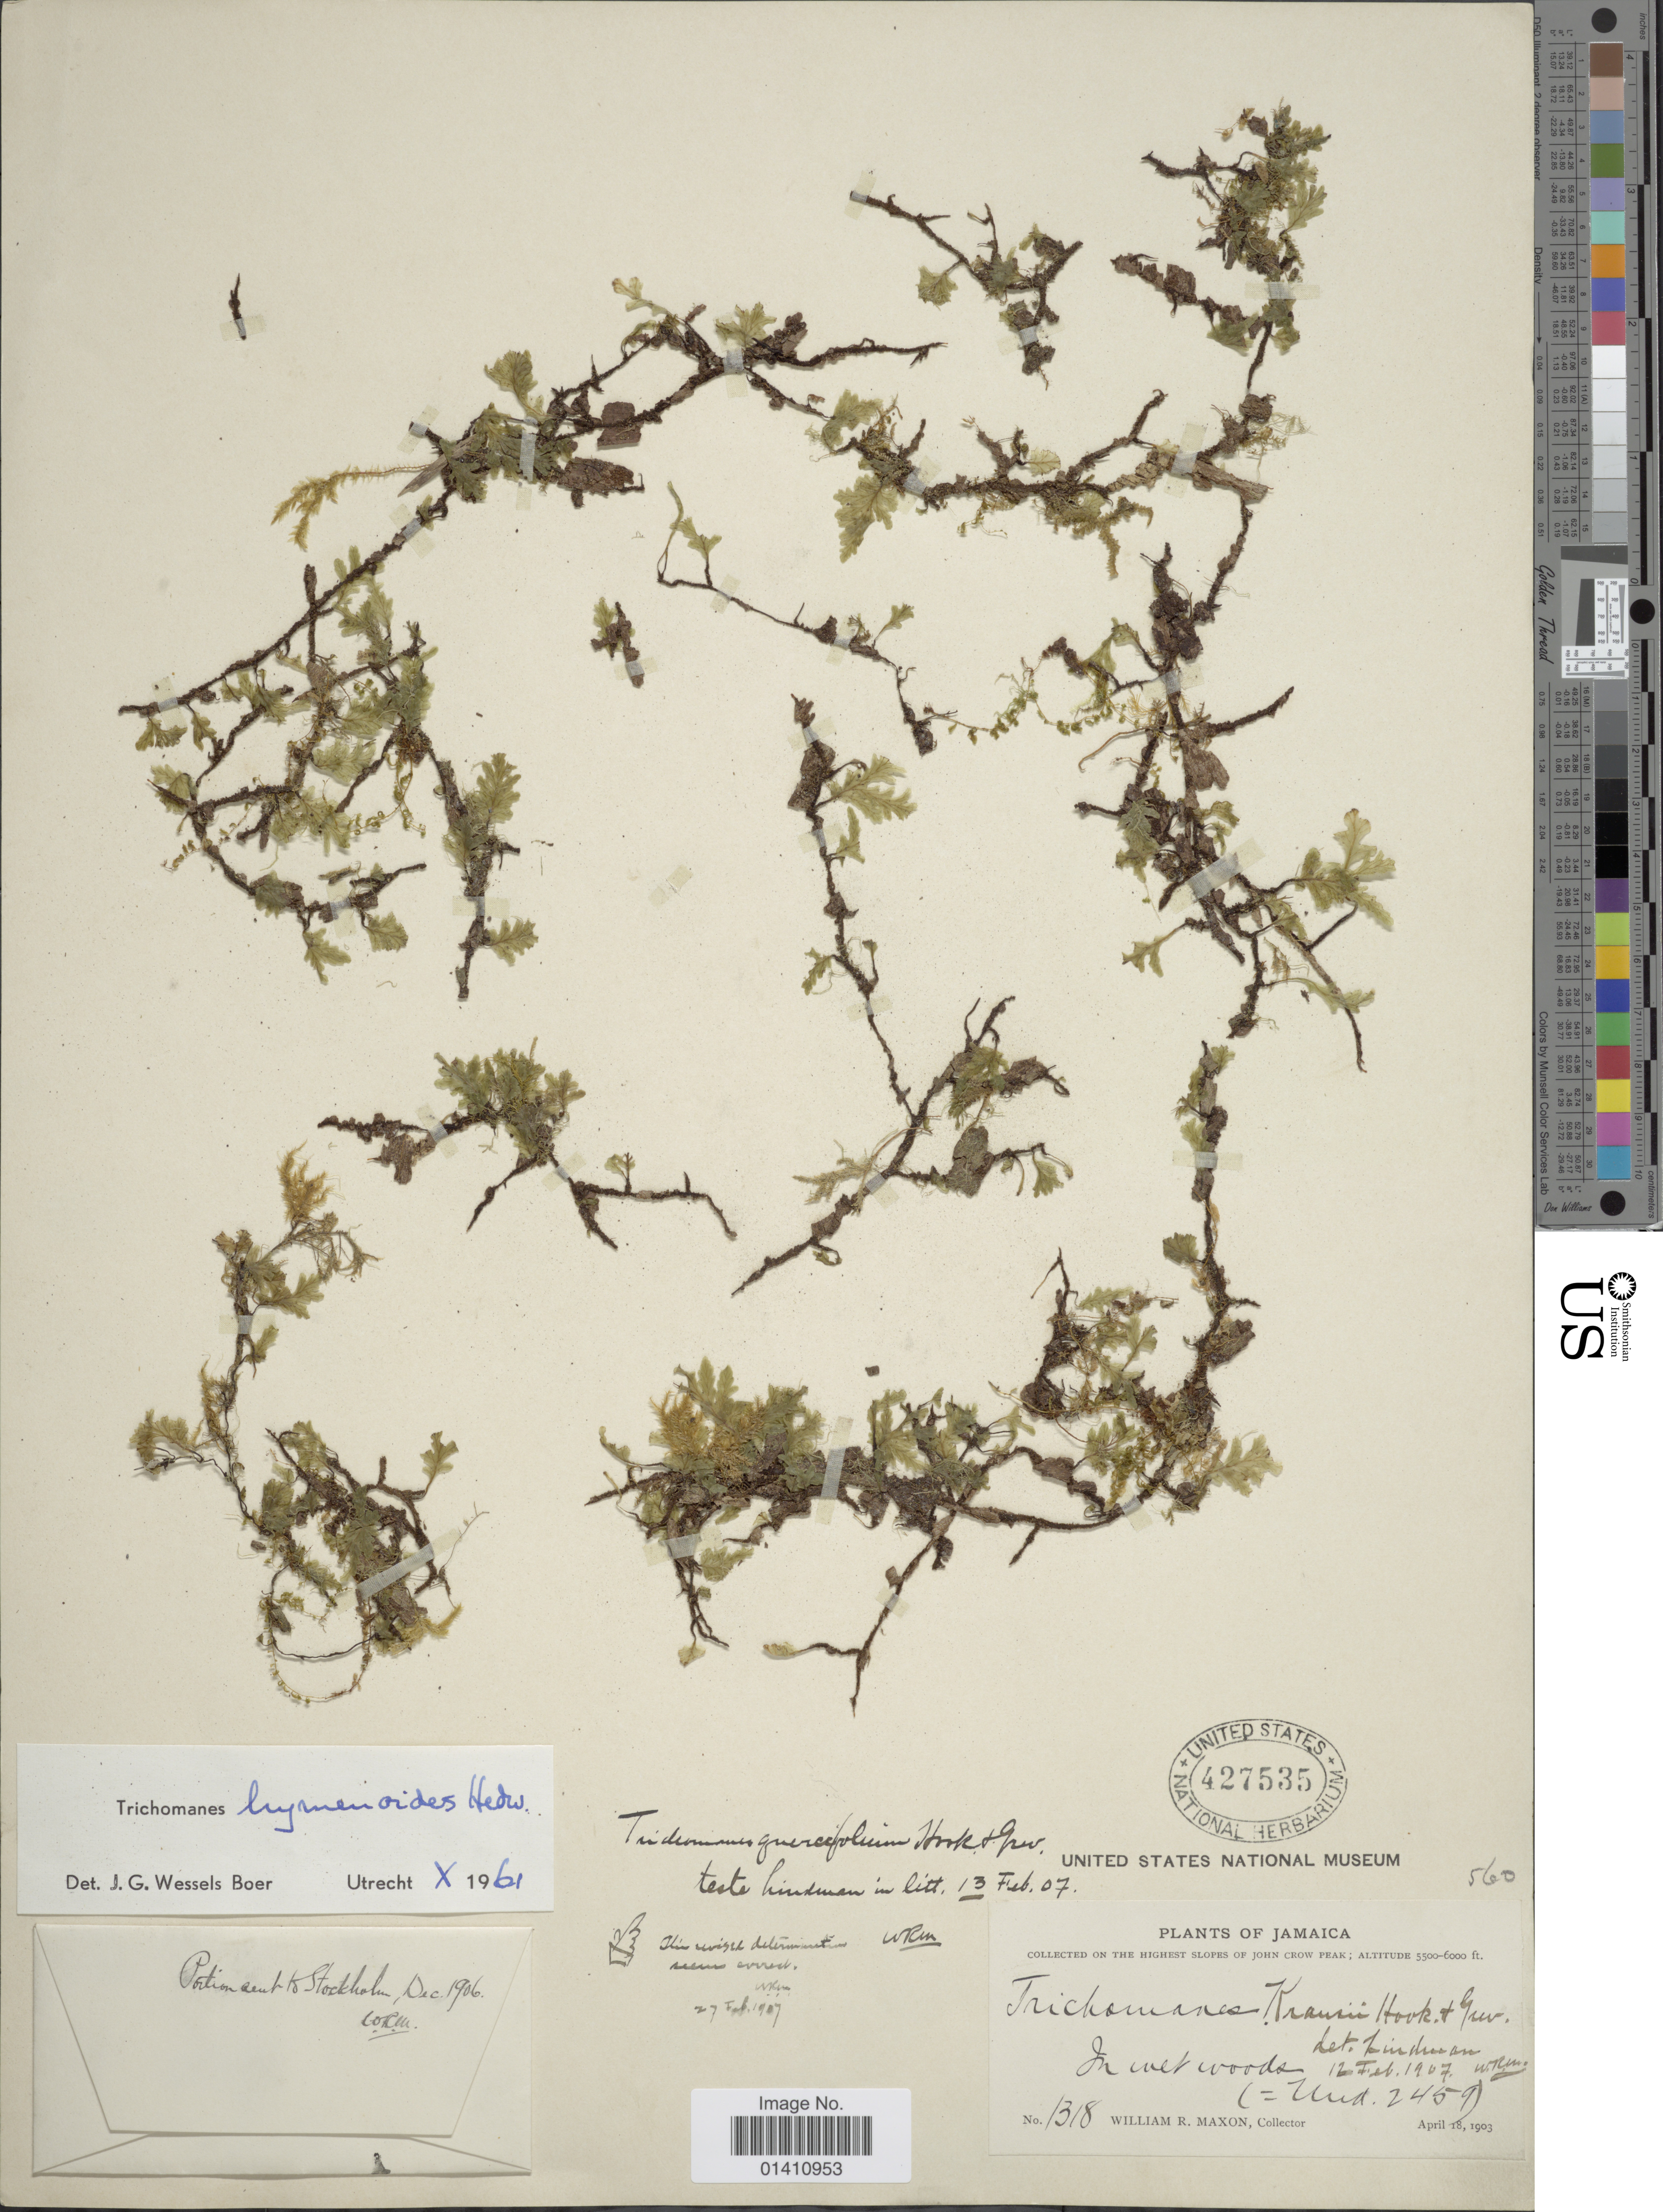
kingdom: Plantae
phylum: Tracheophyta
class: Polypodiopsida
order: Hymenophyllales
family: Hymenophyllaceae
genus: Didymoglossum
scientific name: Didymoglossum hymenoides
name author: (Hedw.) Copel.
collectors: W. R. Maxon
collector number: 1318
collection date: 1903-04-18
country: Jamaica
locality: On the highest slopes of John Crow Park.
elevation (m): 1676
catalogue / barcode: US 427535